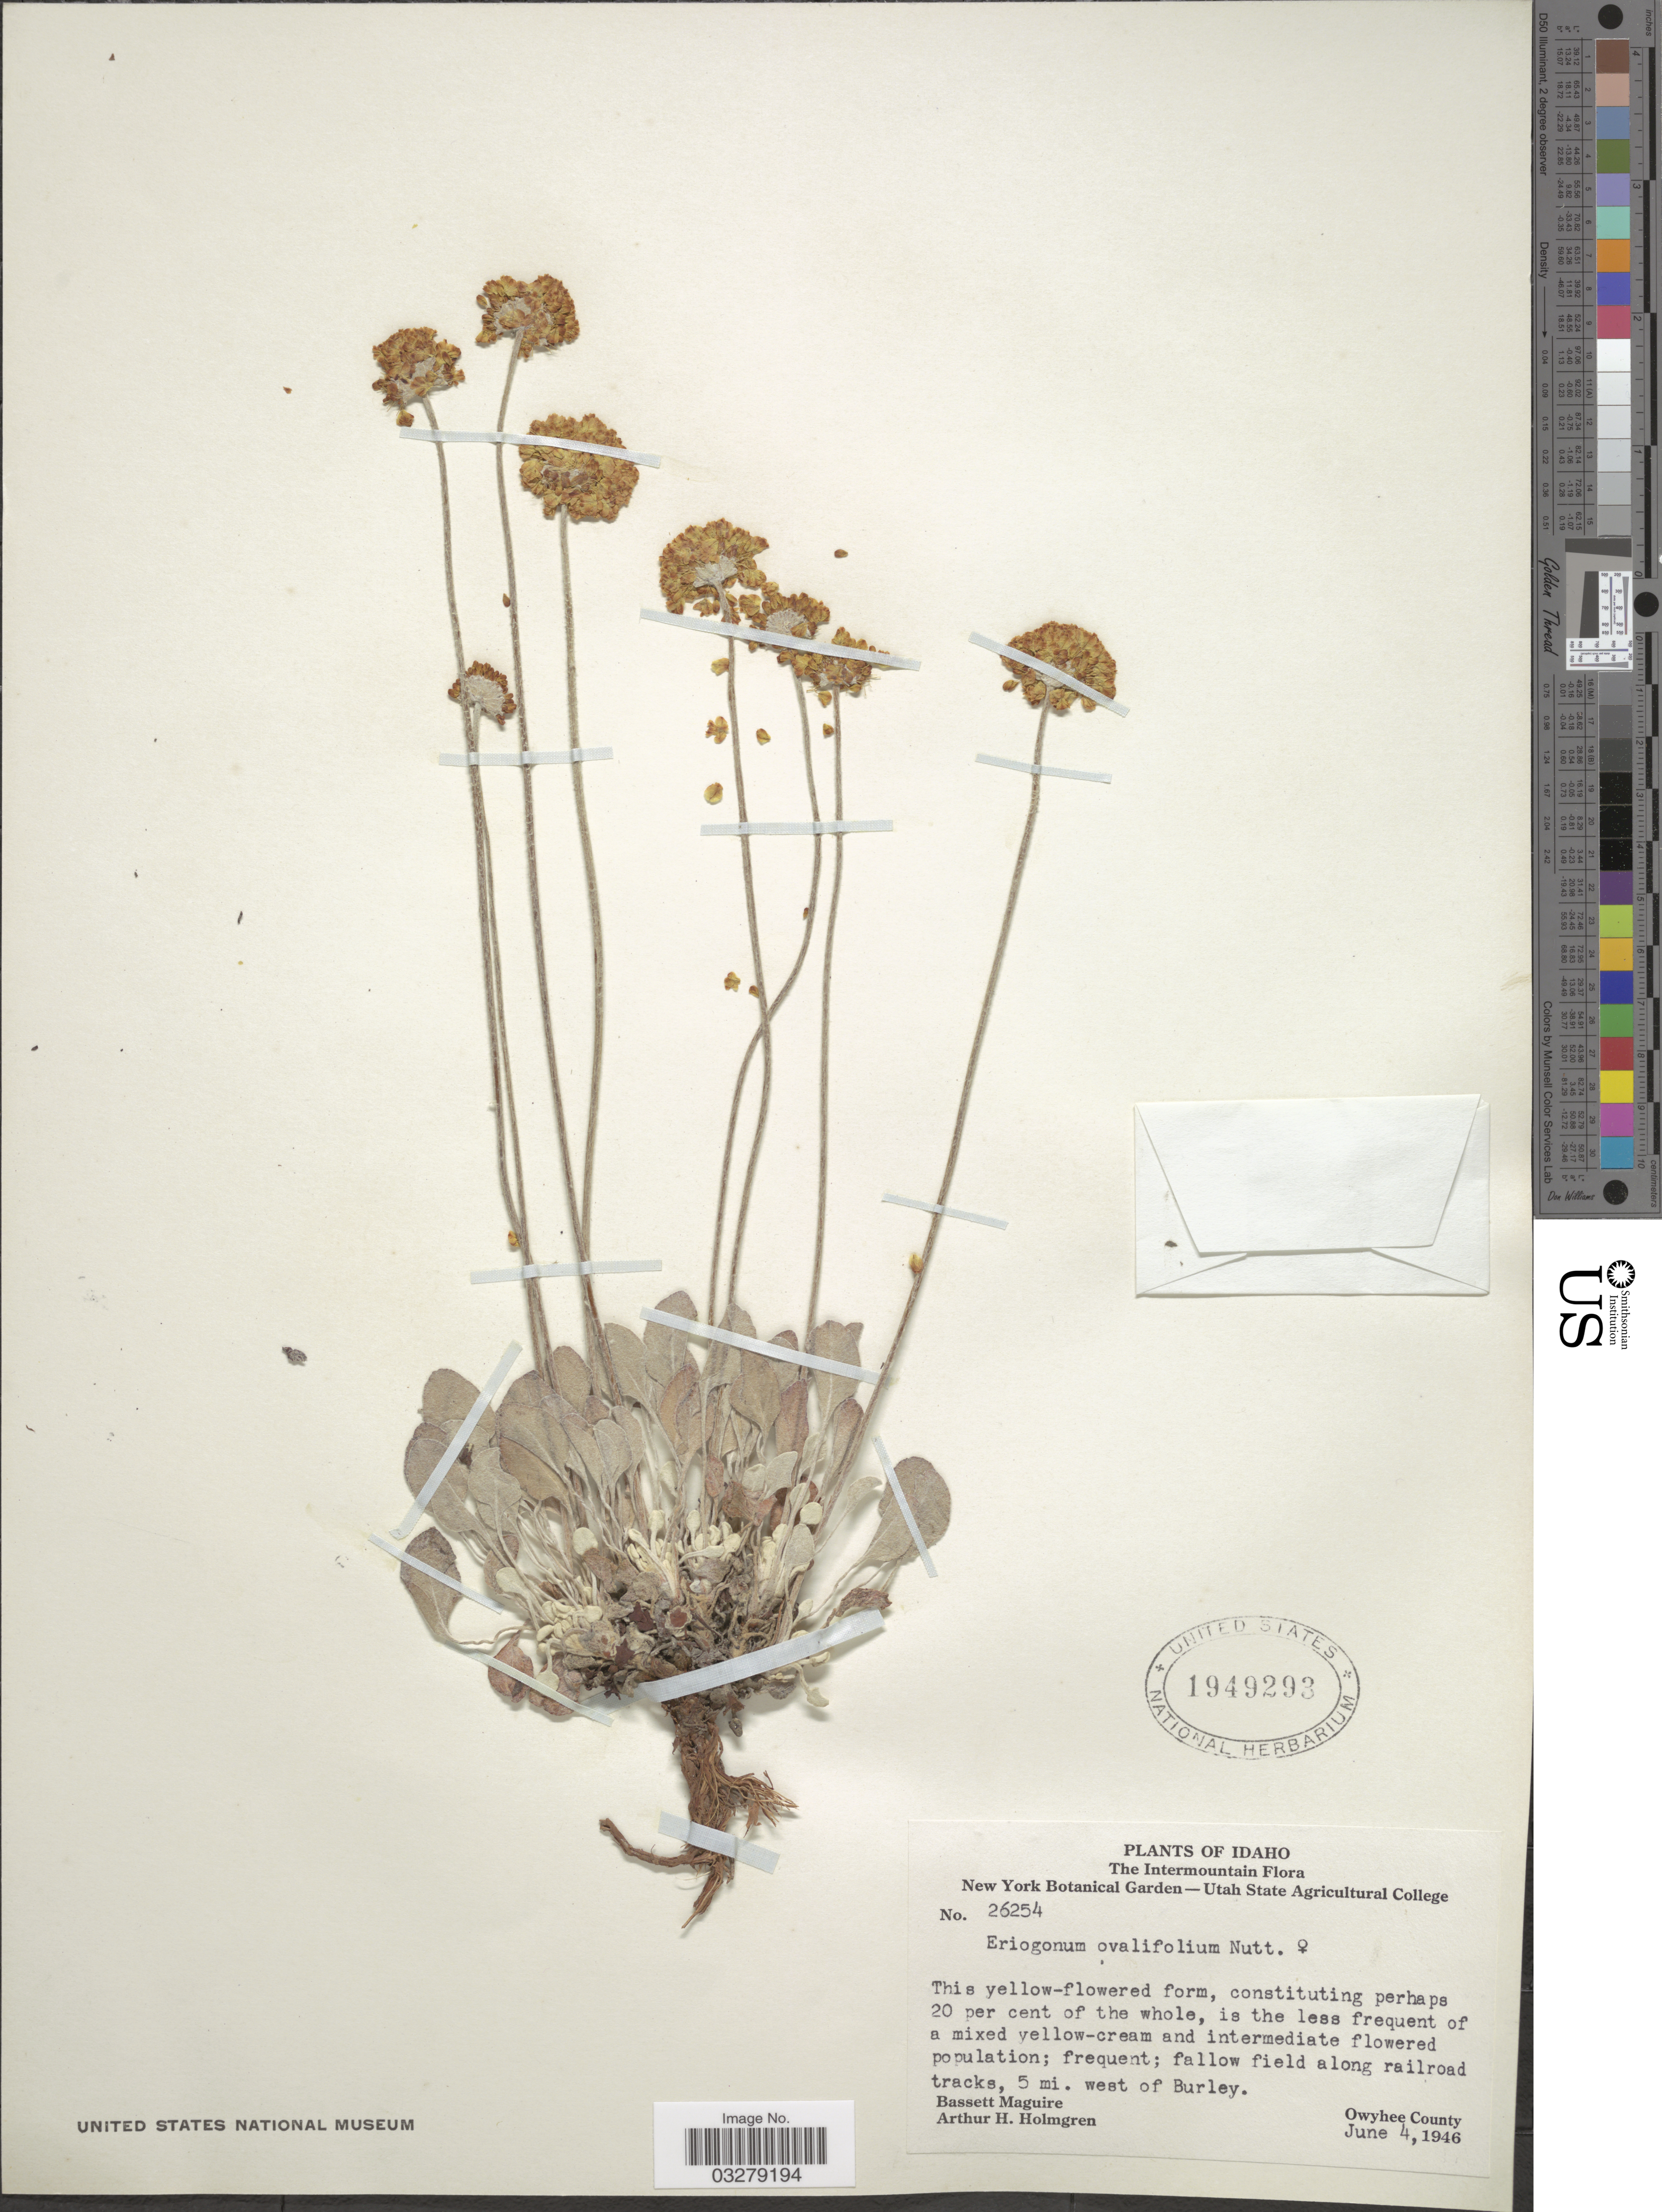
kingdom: Plantae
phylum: Tracheophyta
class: Magnoliopsida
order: Caryophyllales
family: Polygonaceae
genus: Eriogonum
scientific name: Eriogonum ovalifolium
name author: Nutt.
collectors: B. Maguire & A. H. Holmgren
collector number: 26254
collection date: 1946-06-04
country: United States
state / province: Idaho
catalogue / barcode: US 1949293